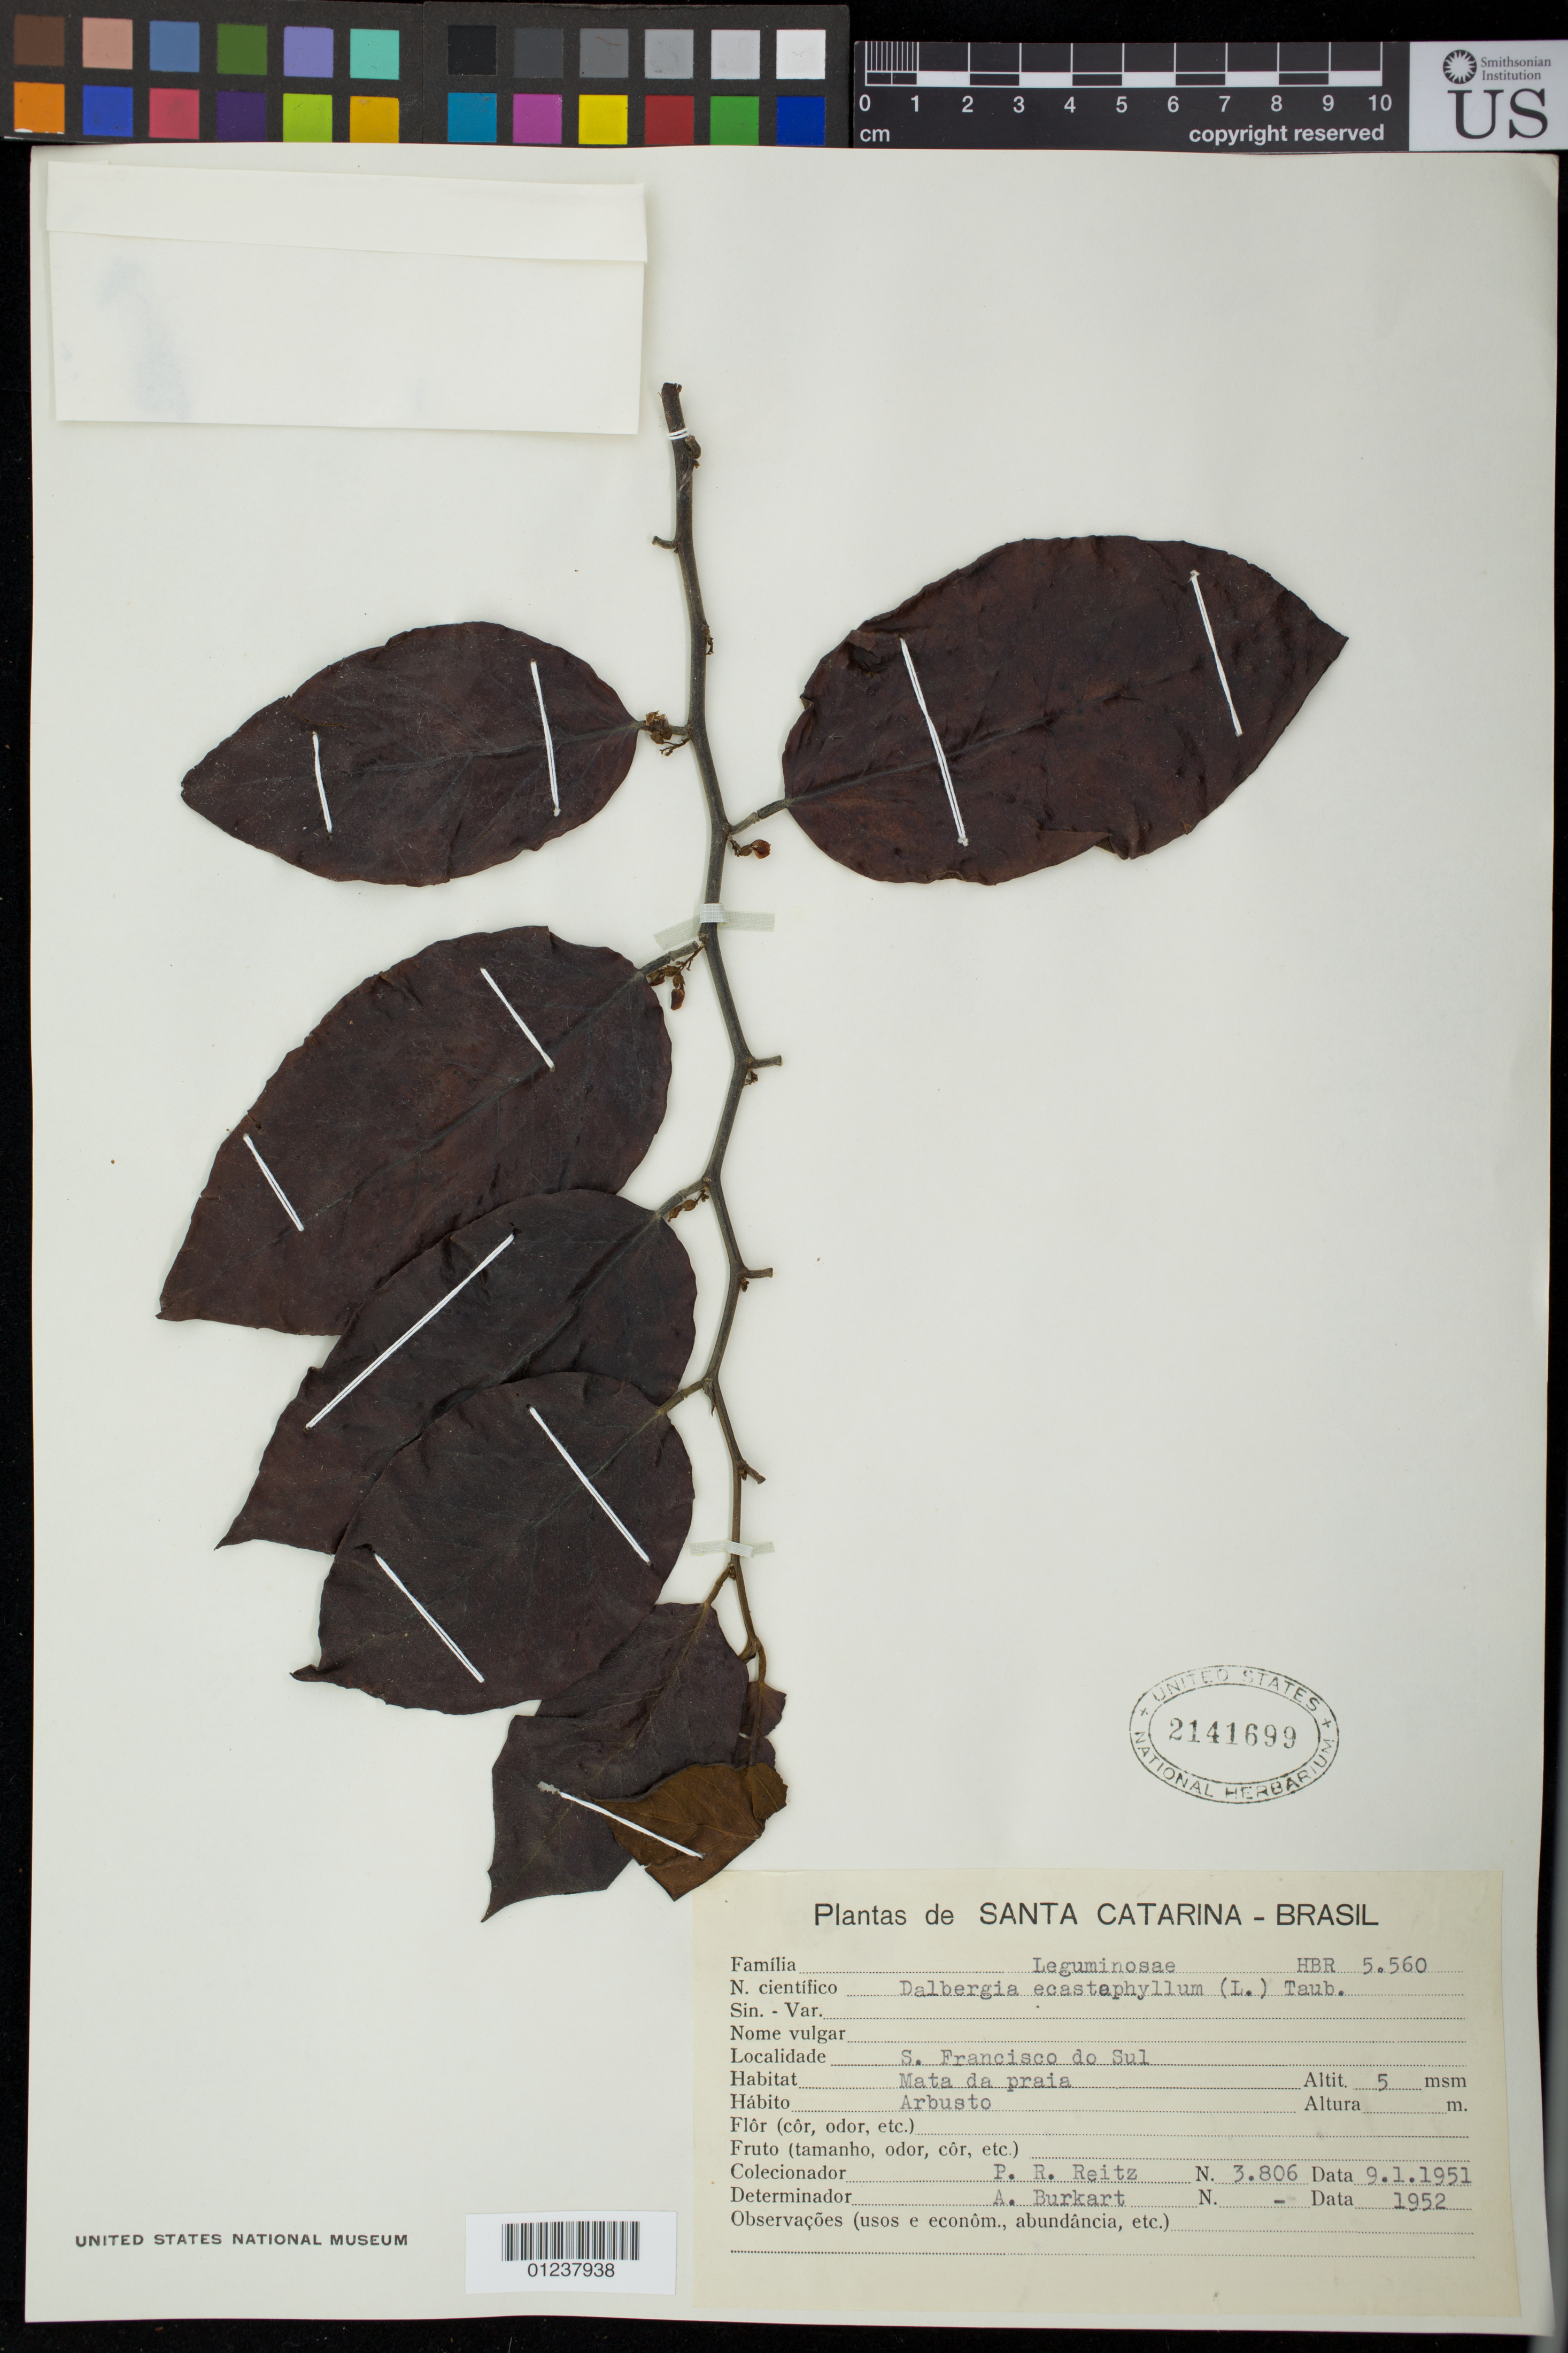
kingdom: Plantae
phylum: Tracheophyta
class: Magnoliopsida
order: Fabales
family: Fabaceae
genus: Dalbergia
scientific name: Dalbergia ecastaphyllum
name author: (L.) Taub.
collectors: R. Reitz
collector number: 3806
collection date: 1951-01-09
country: Brazil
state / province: Santa Catarina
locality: S. Francisco do Sul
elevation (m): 5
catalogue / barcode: US 2141699